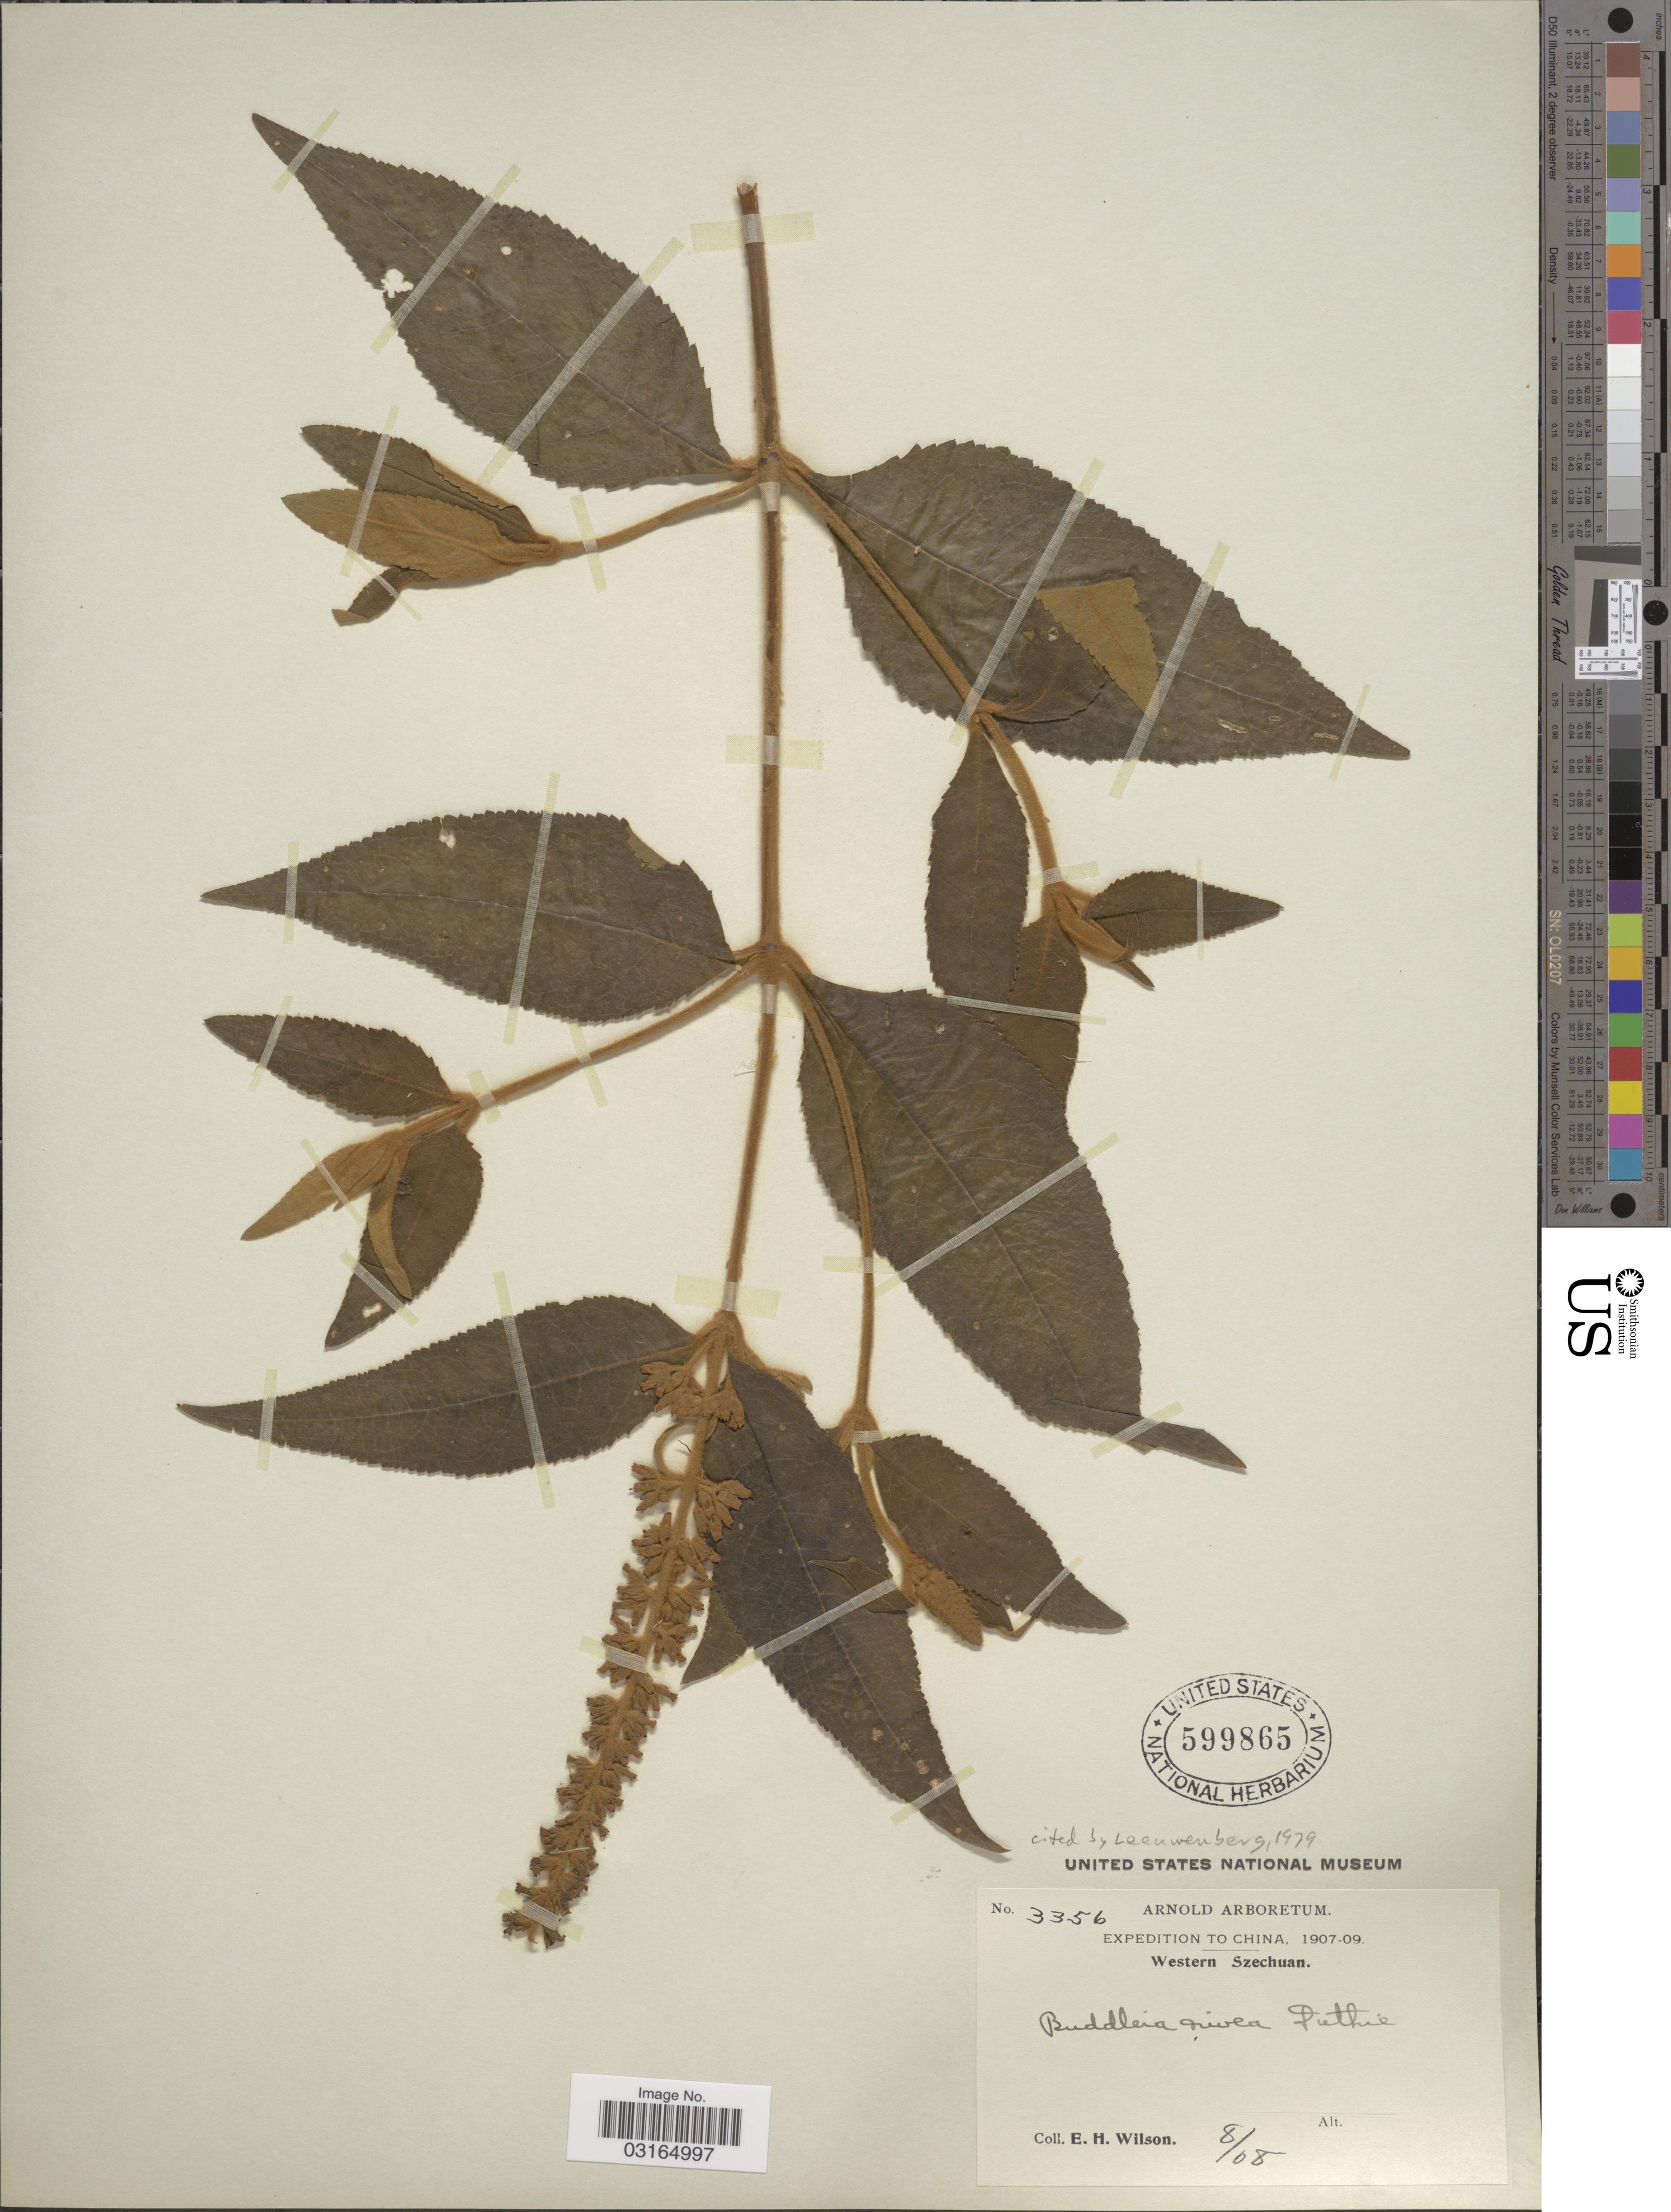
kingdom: Plantae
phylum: Tracheophyta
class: Magnoliopsida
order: Lamiales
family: Scrophulariaceae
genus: Buddleja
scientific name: Buddleja nivea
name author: Duthie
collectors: E. Wilson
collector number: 3356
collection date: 1908-08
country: China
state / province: Sichuan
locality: Western Szechuan.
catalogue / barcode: US 599865